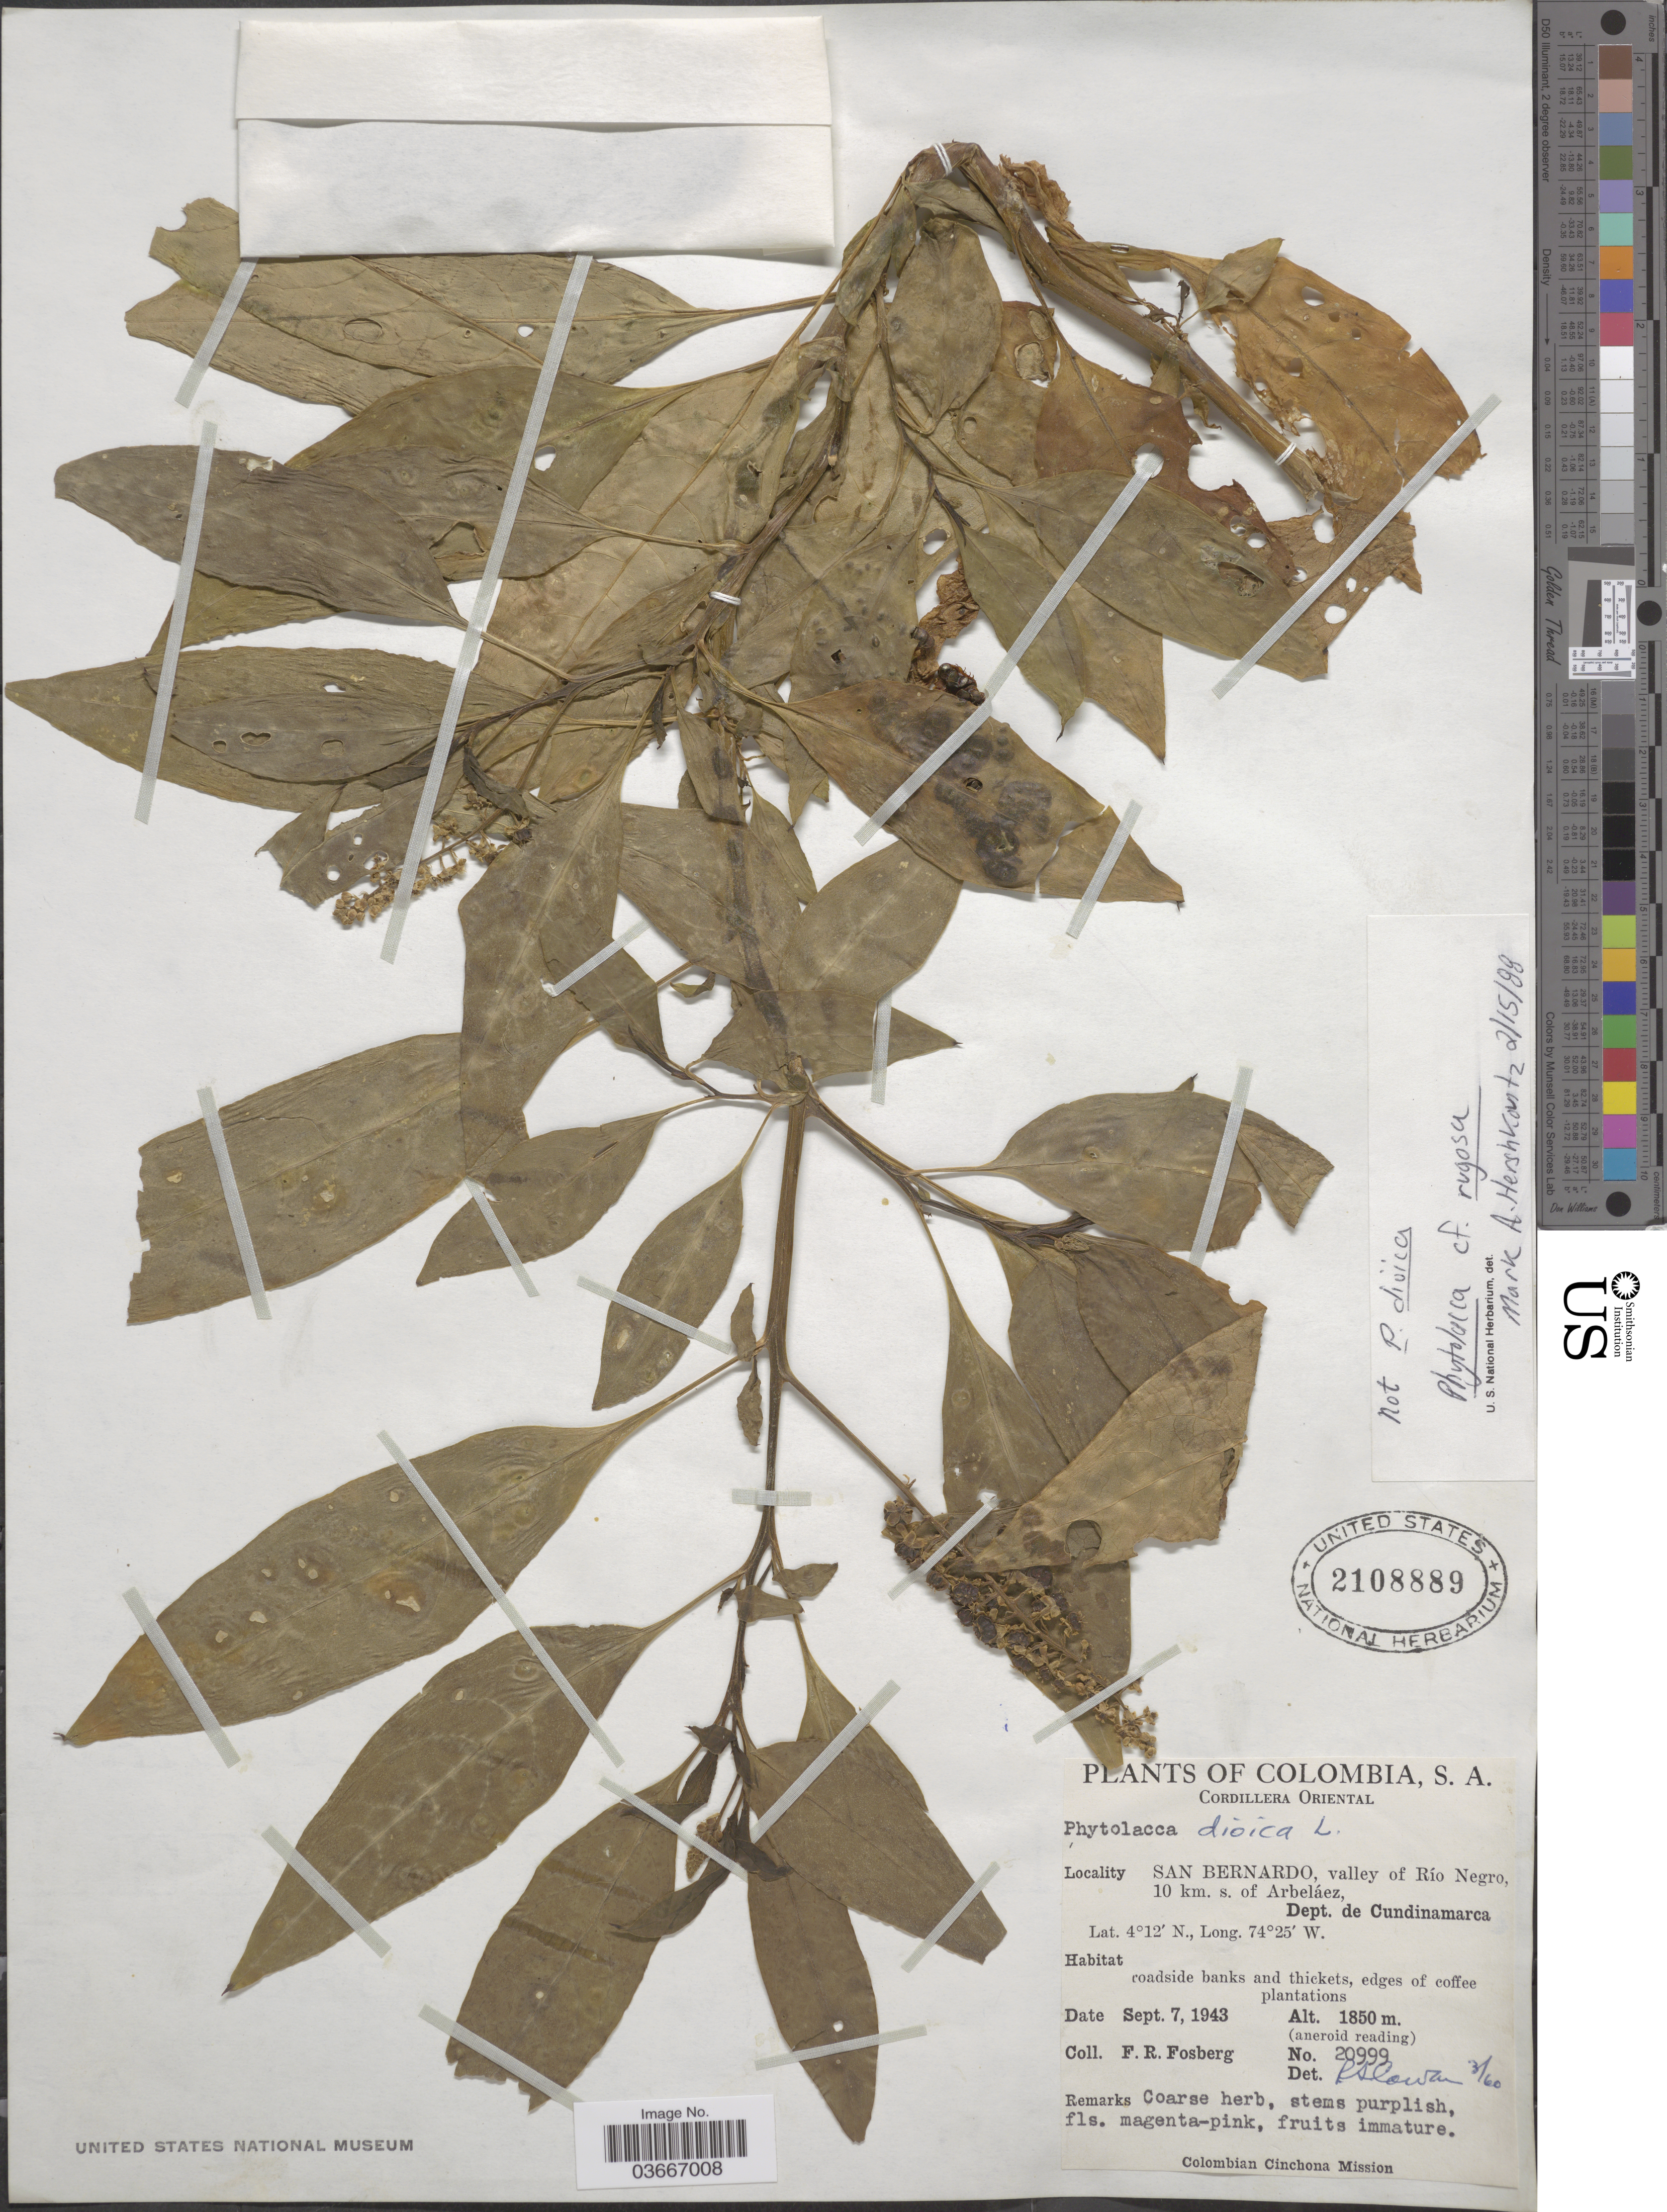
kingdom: Plantae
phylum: Tracheophyta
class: Magnoliopsida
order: Caryophyllales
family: Phytolaccaceae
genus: Phytolacca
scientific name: Phytolacca rugosa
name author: A. Braun & C.D. Bouché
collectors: F. R. Fosberg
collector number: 20999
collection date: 1943-09-07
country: Colombia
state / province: Cundinamarca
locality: Cordillera Oriental. San Bernardo, valley of Río Negro, 10 km. s. of Arbeláez, Dept. de Cundinamarca.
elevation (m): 1850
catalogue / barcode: US 2108889